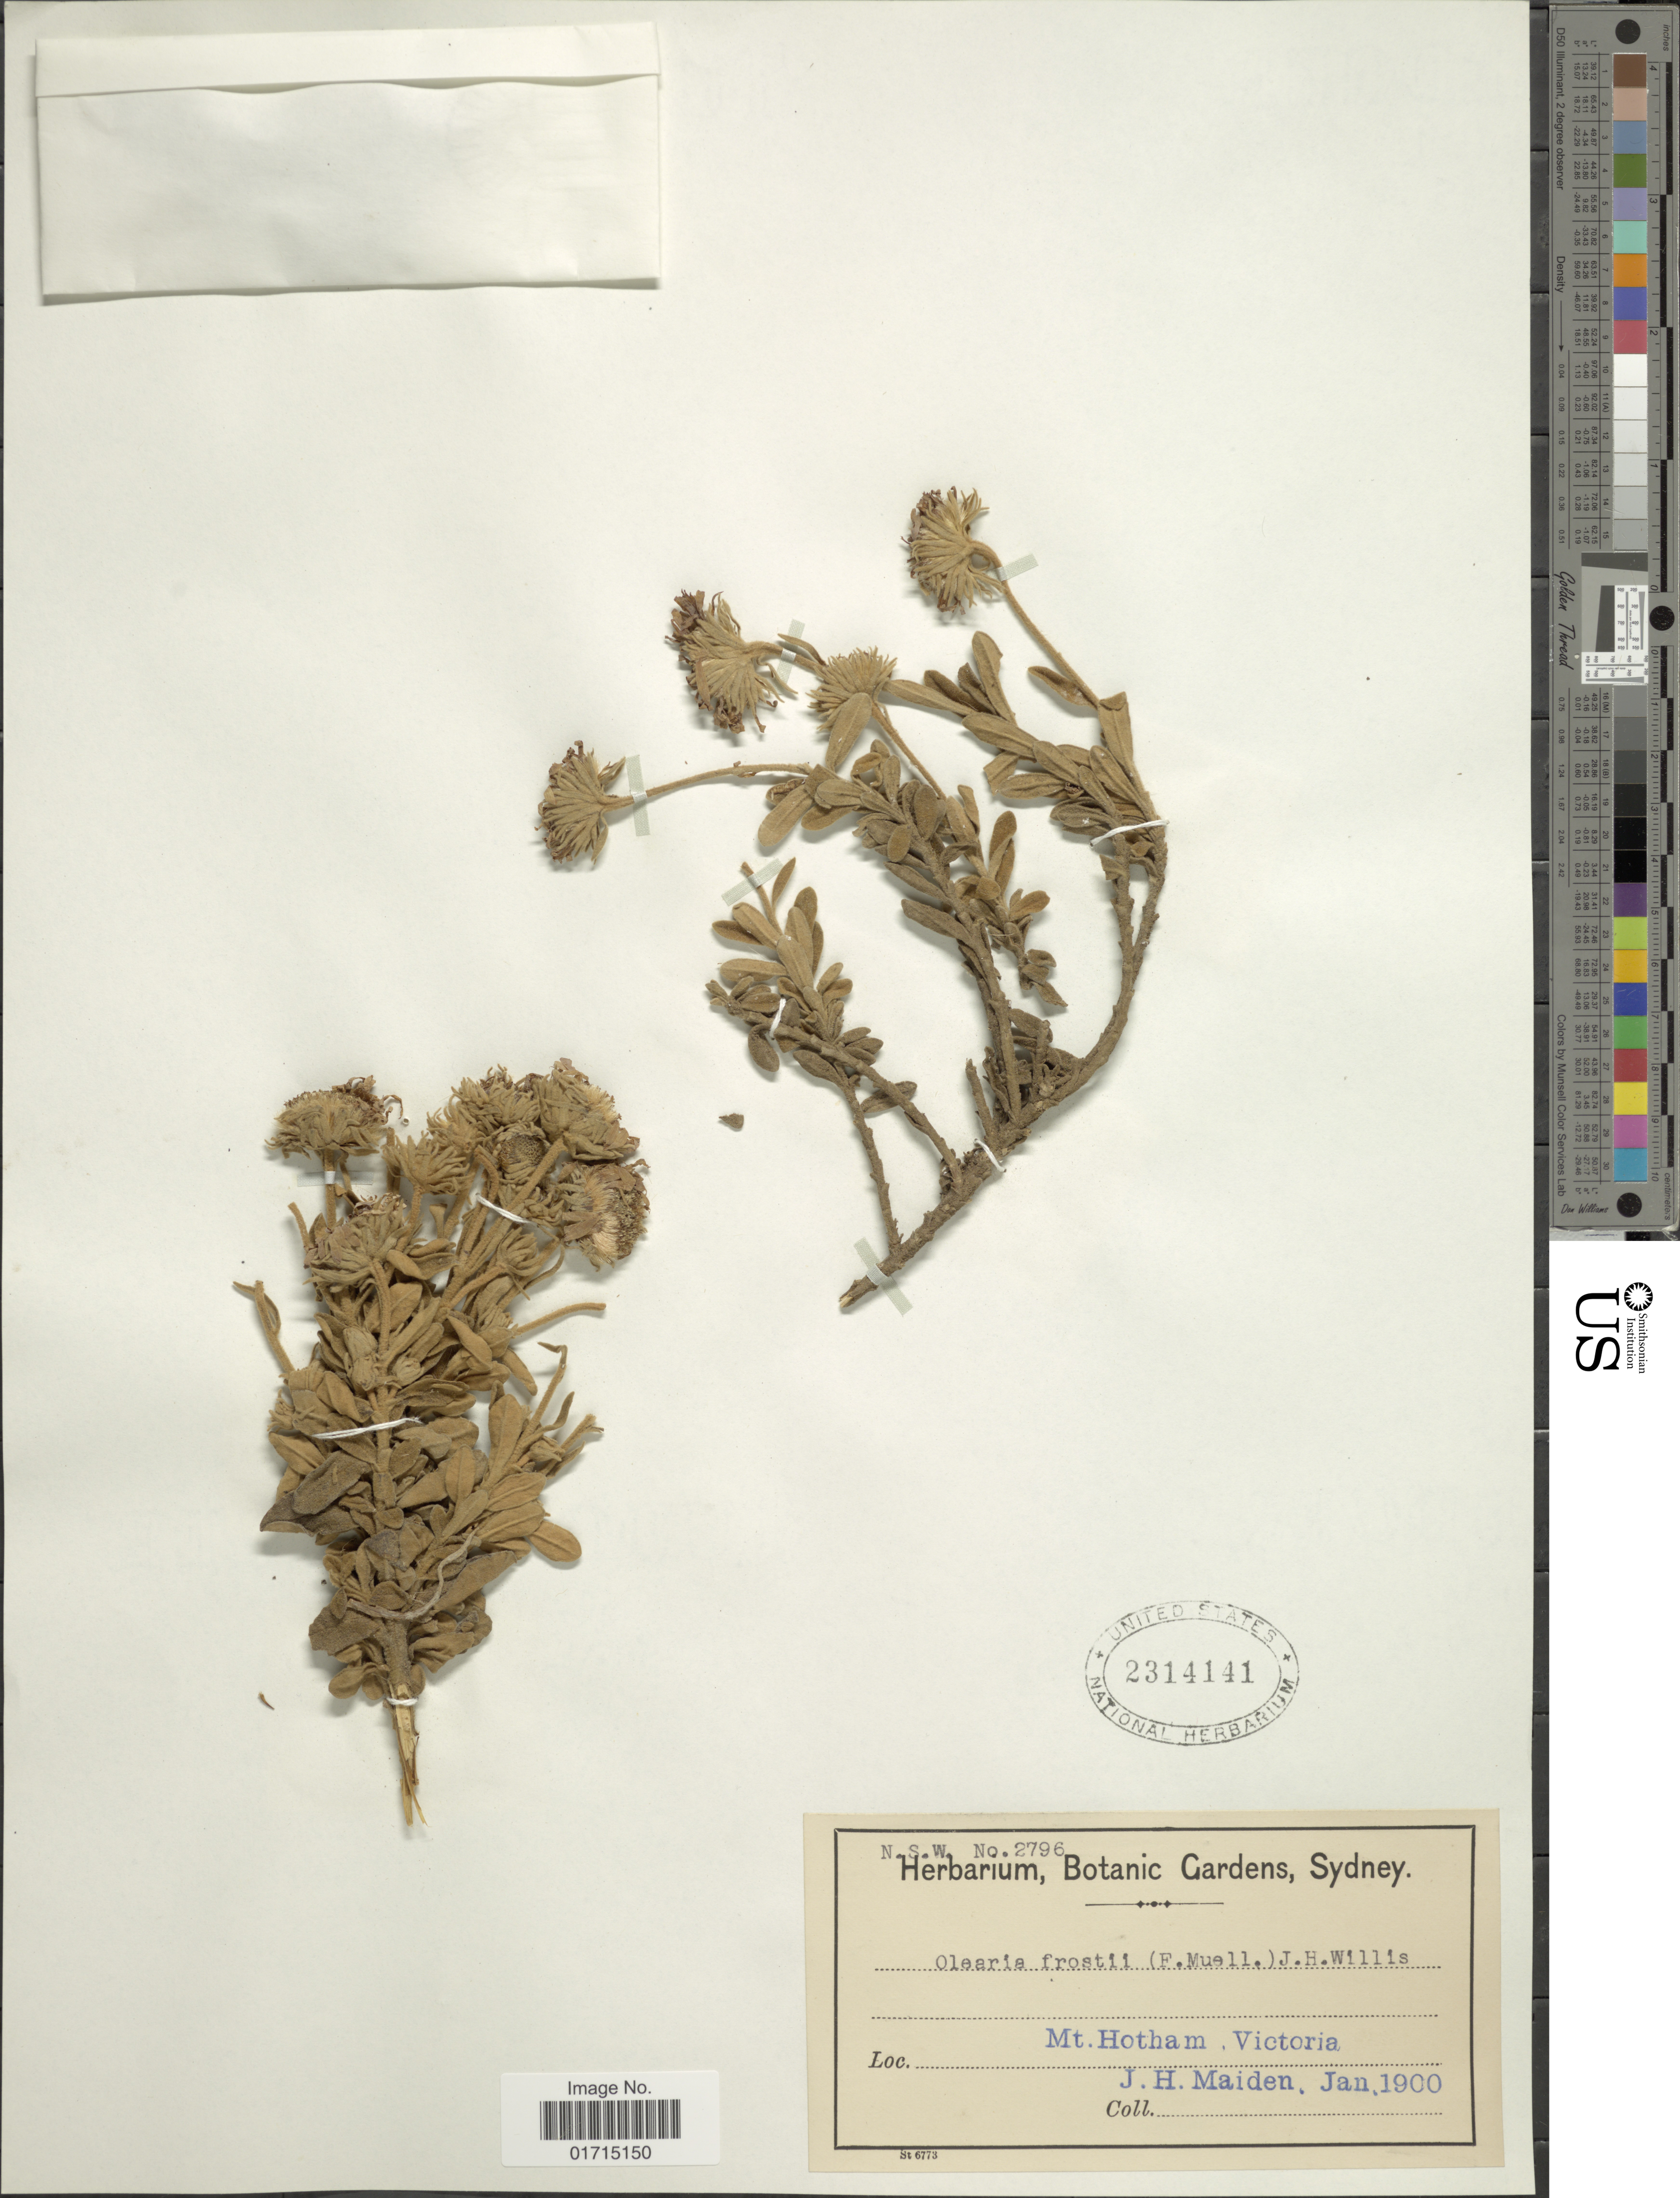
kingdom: Plantae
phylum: Tracheophyta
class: Magnoliopsida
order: Asterales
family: Asteraceae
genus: Olearia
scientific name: Olearia frostii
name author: F. Muell.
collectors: J. Maiden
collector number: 2796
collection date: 1900-01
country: Australia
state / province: Victoria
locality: Mt. Hotham, Victoria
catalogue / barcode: US 2314141